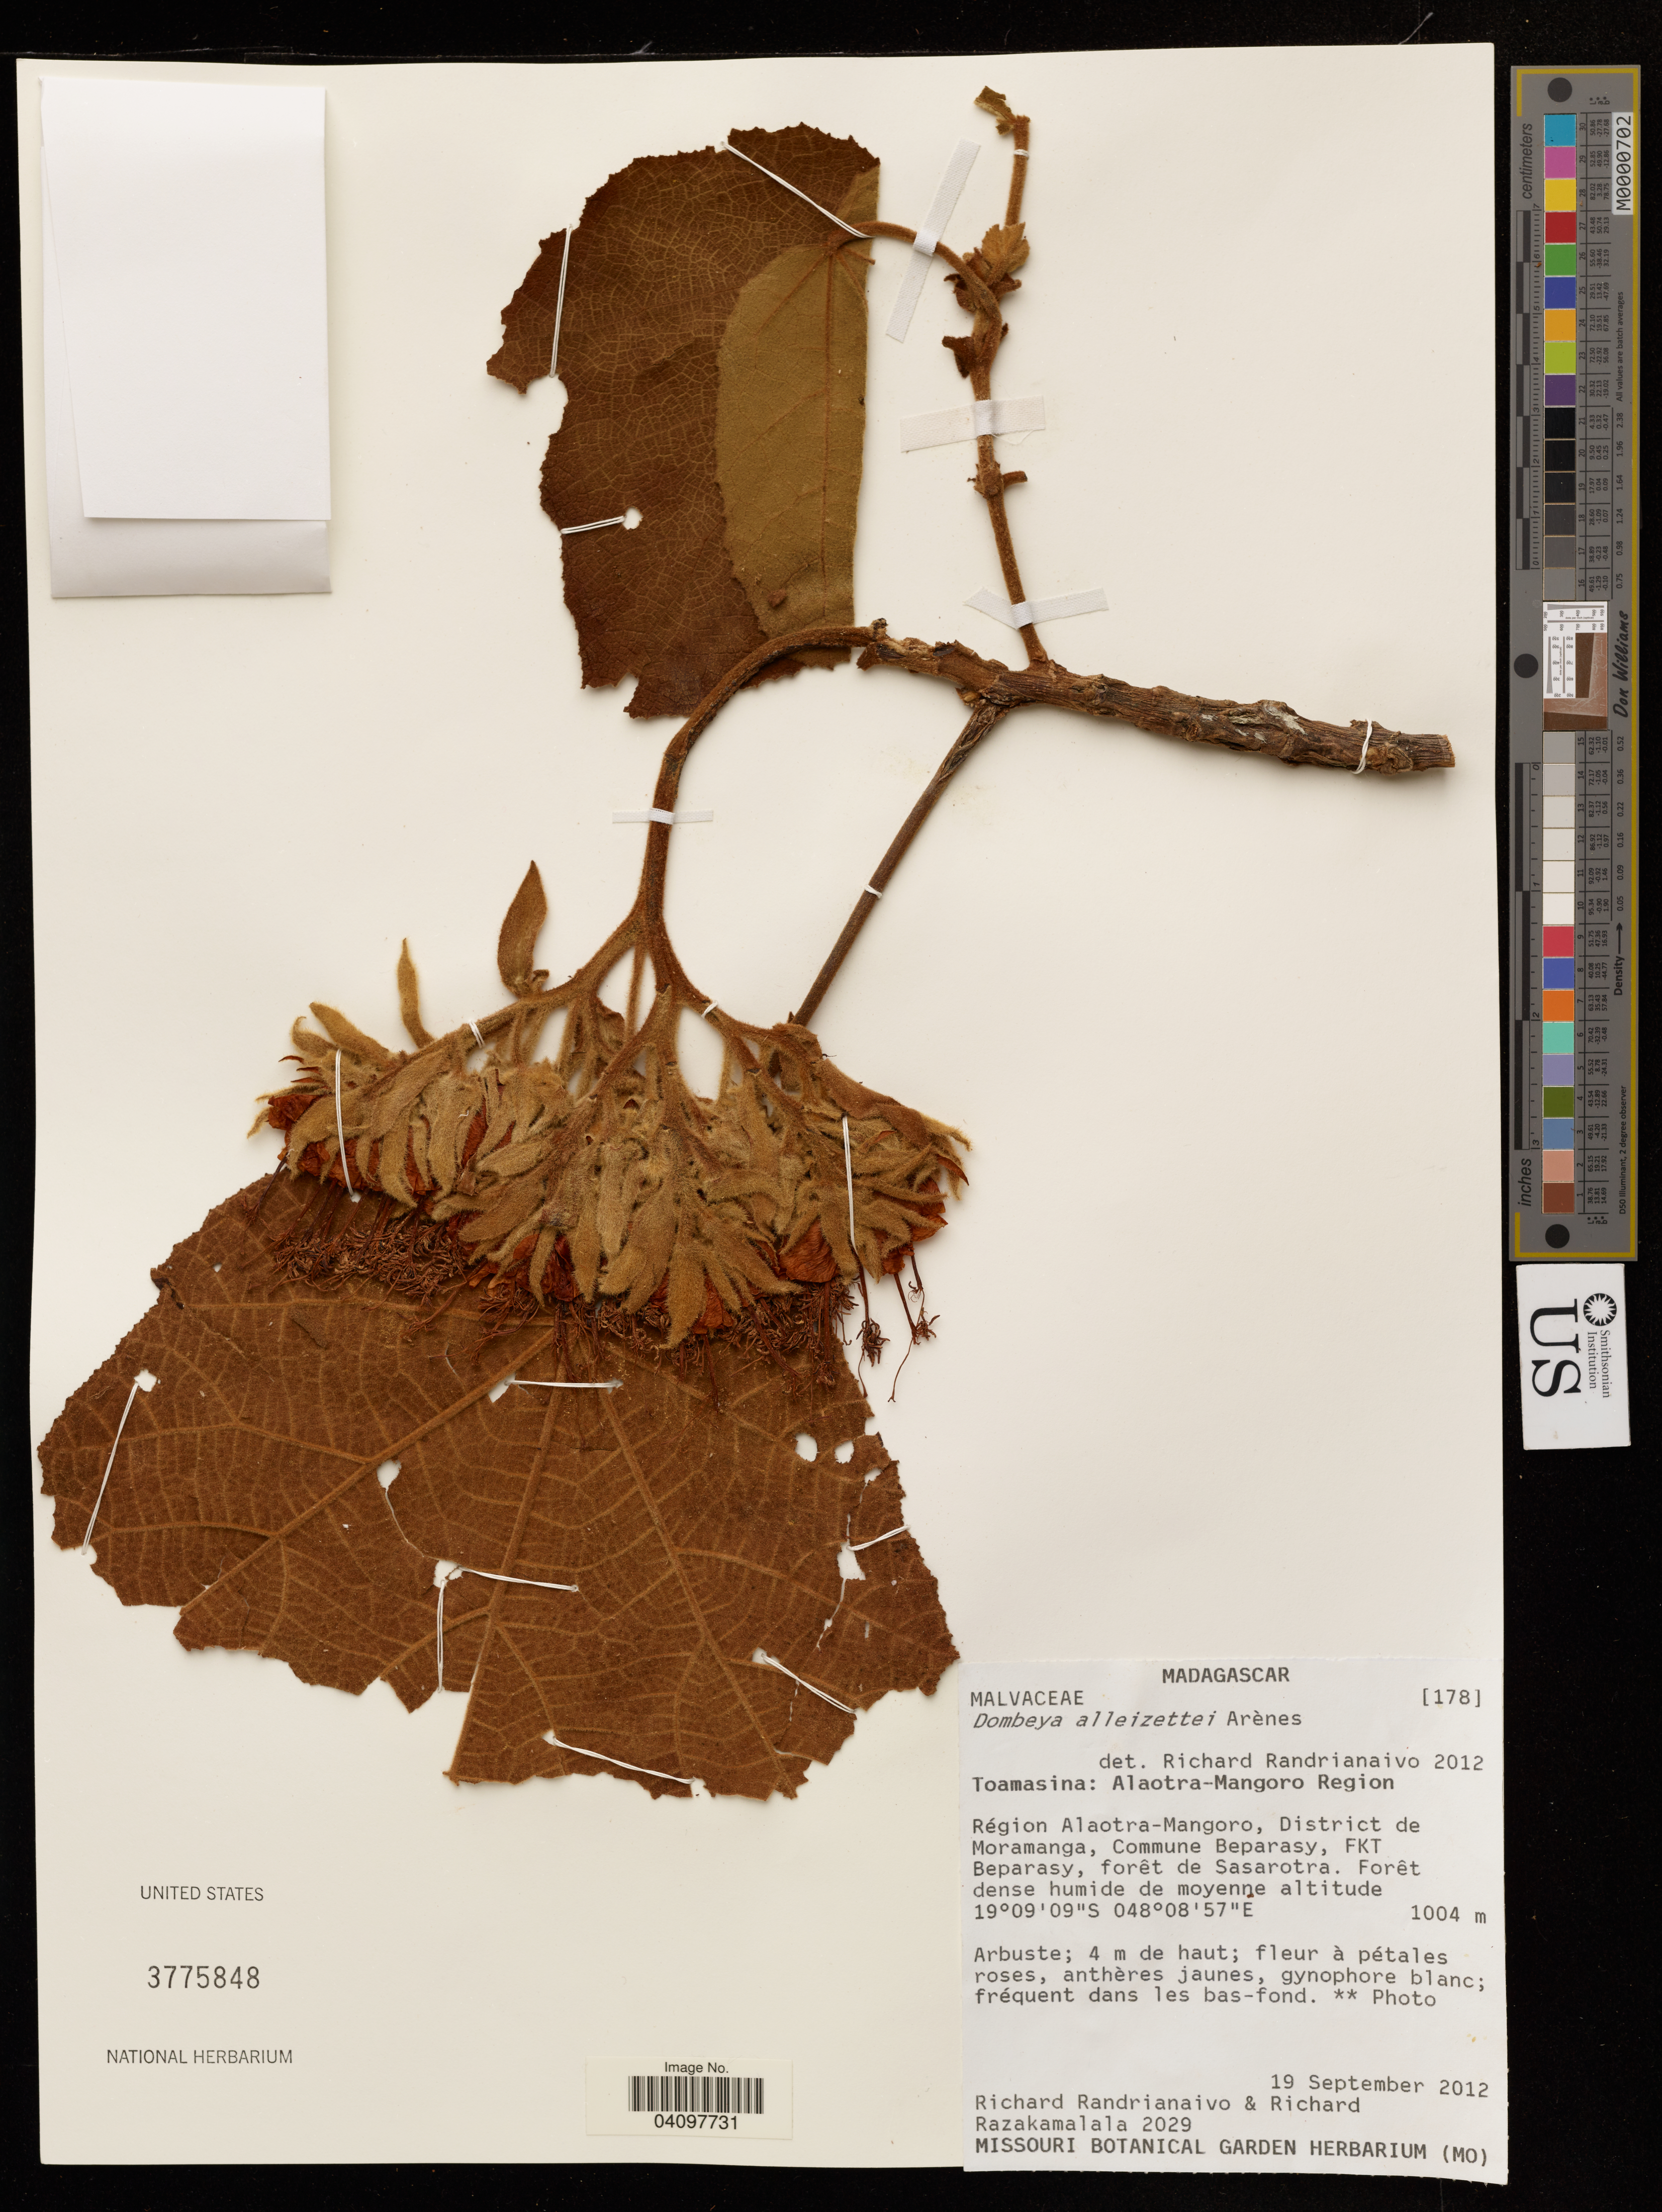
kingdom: Plantae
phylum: Tracheophyta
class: Magnoliopsida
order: Malvales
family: Malvaceae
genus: Dombeya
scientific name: Dombeya baronii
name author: Baker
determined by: Dorr, Laurence J., Curator (BOT), Smithsonian Institution - National Museum of Natural History (UNITED STATES)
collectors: R. Randrianaivo & R. Razakamalala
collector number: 2029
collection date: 2012-09-19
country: Madagascar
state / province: Toamasina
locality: Alaotra-Mangoro Region. Région Alaotra-Mangoro, District de Moramanga, Commune Beparasy, FKT Beparasy, forêt de Sasarotra.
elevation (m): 1004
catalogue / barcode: US 3775848